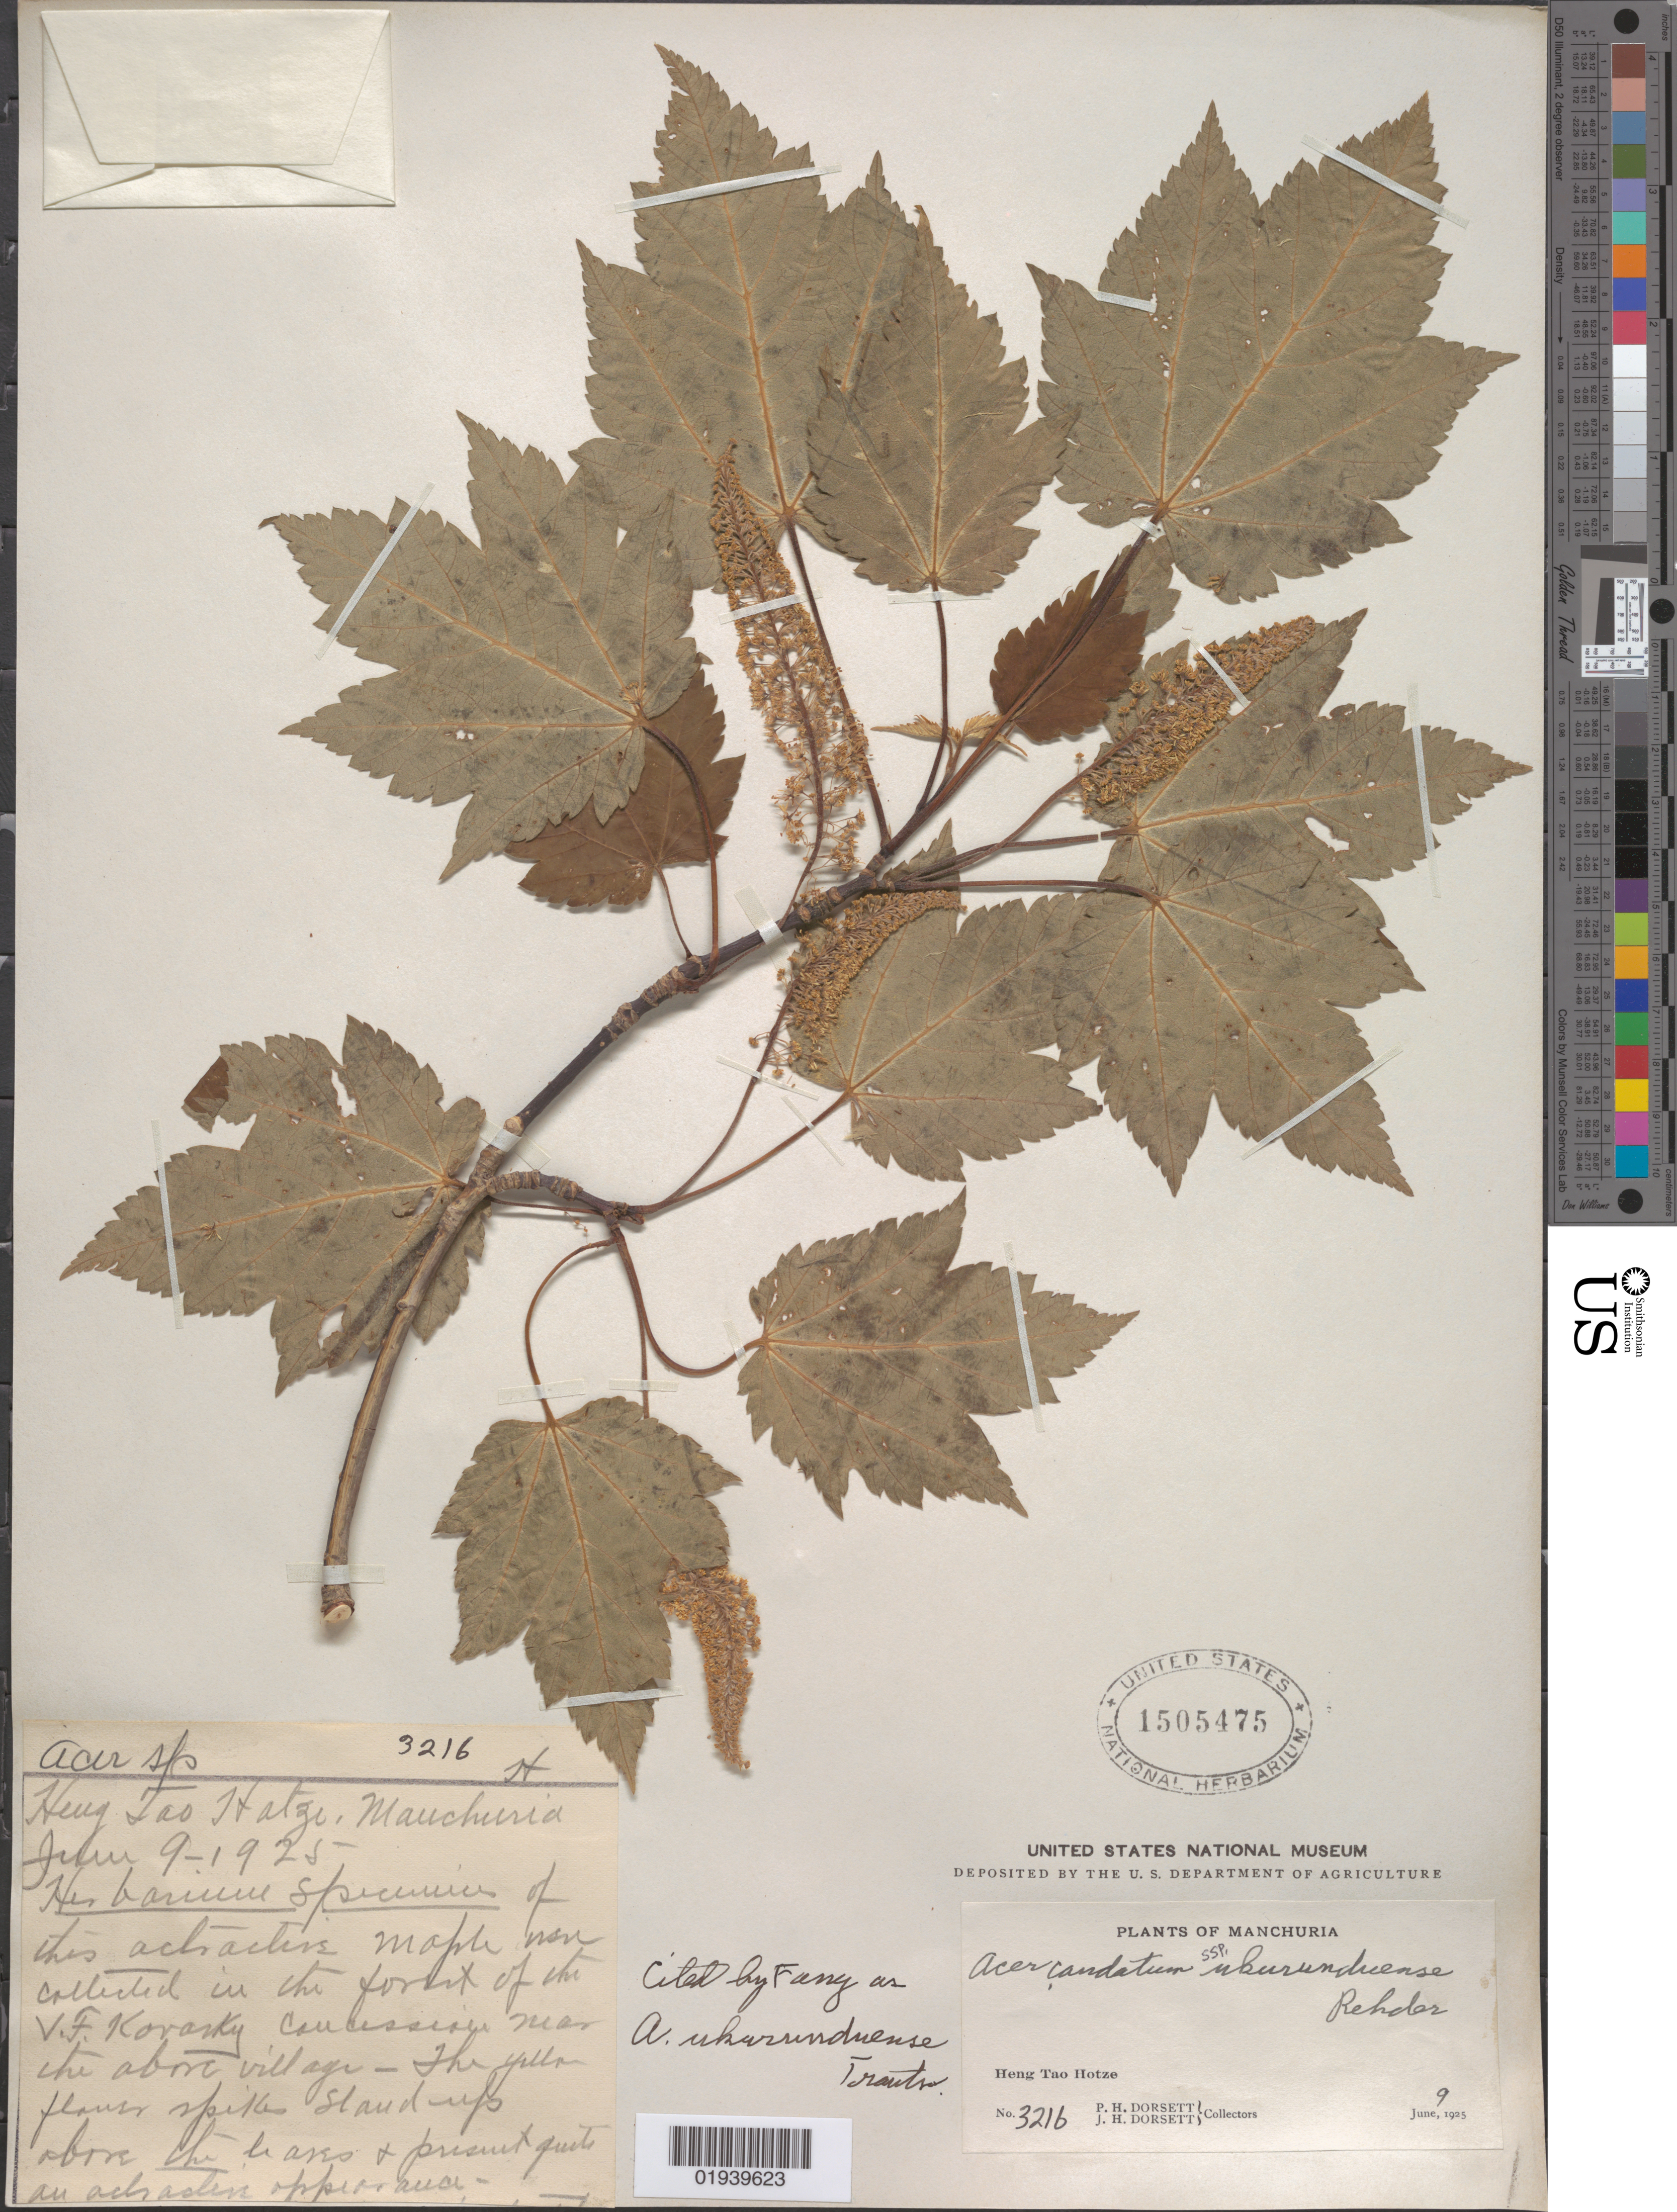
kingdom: Plantae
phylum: Tracheophyta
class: Magnoliopsida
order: Sapindales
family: Sapindaceae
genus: Acer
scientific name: Acer ukurunduense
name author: Trautv. & C.A. Mey.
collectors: P. H. Dorsett & J. Dorsett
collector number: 3216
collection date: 1925-06-09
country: China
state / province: Manchuria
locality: Heng Tao Hatze, forest of V.F. Kovasky Concession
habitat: Forest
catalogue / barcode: US 1505475